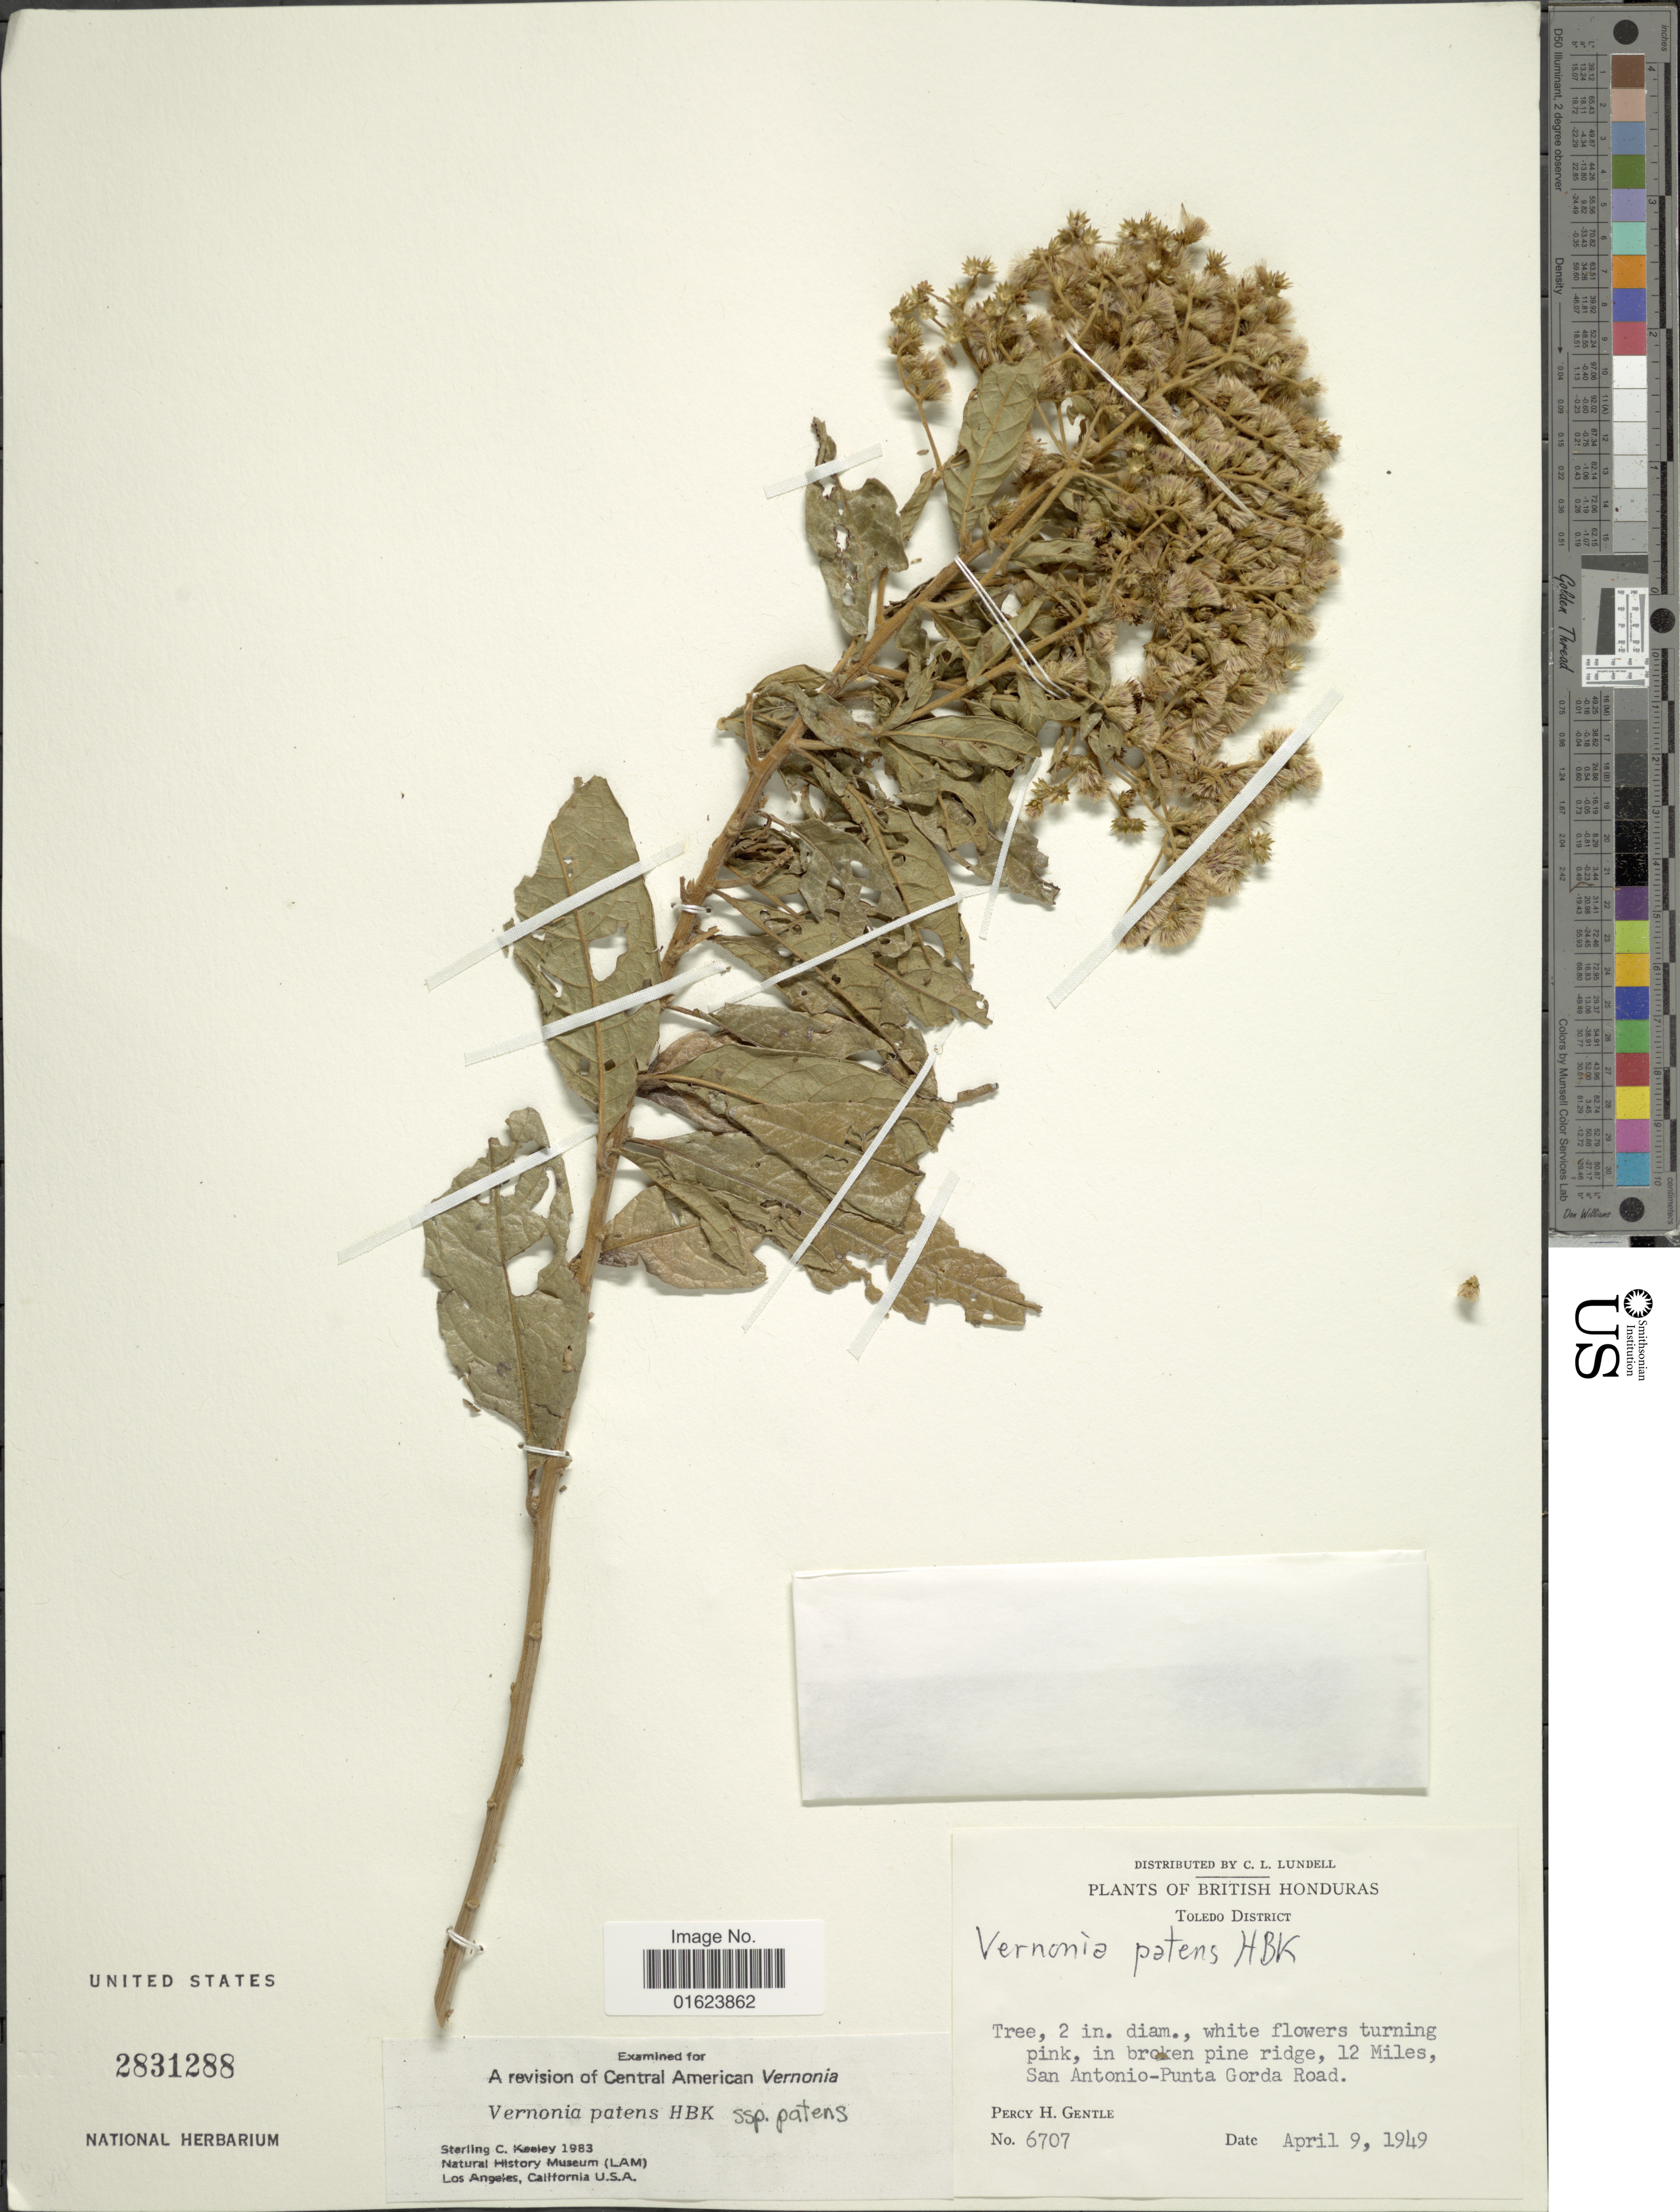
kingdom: Plantae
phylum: Tracheophyta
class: Magnoliopsida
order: Asterales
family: Asteraceae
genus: Vernonanthura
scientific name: Vernonanthura patens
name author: (Kunth) H. Rob.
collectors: P. H. Gentle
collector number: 6707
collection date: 1949-04-09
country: Belize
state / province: Toledo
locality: British Honduras, Toledo District. 12 miles San Antonio-Punta Gorda Road.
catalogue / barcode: US 2831288